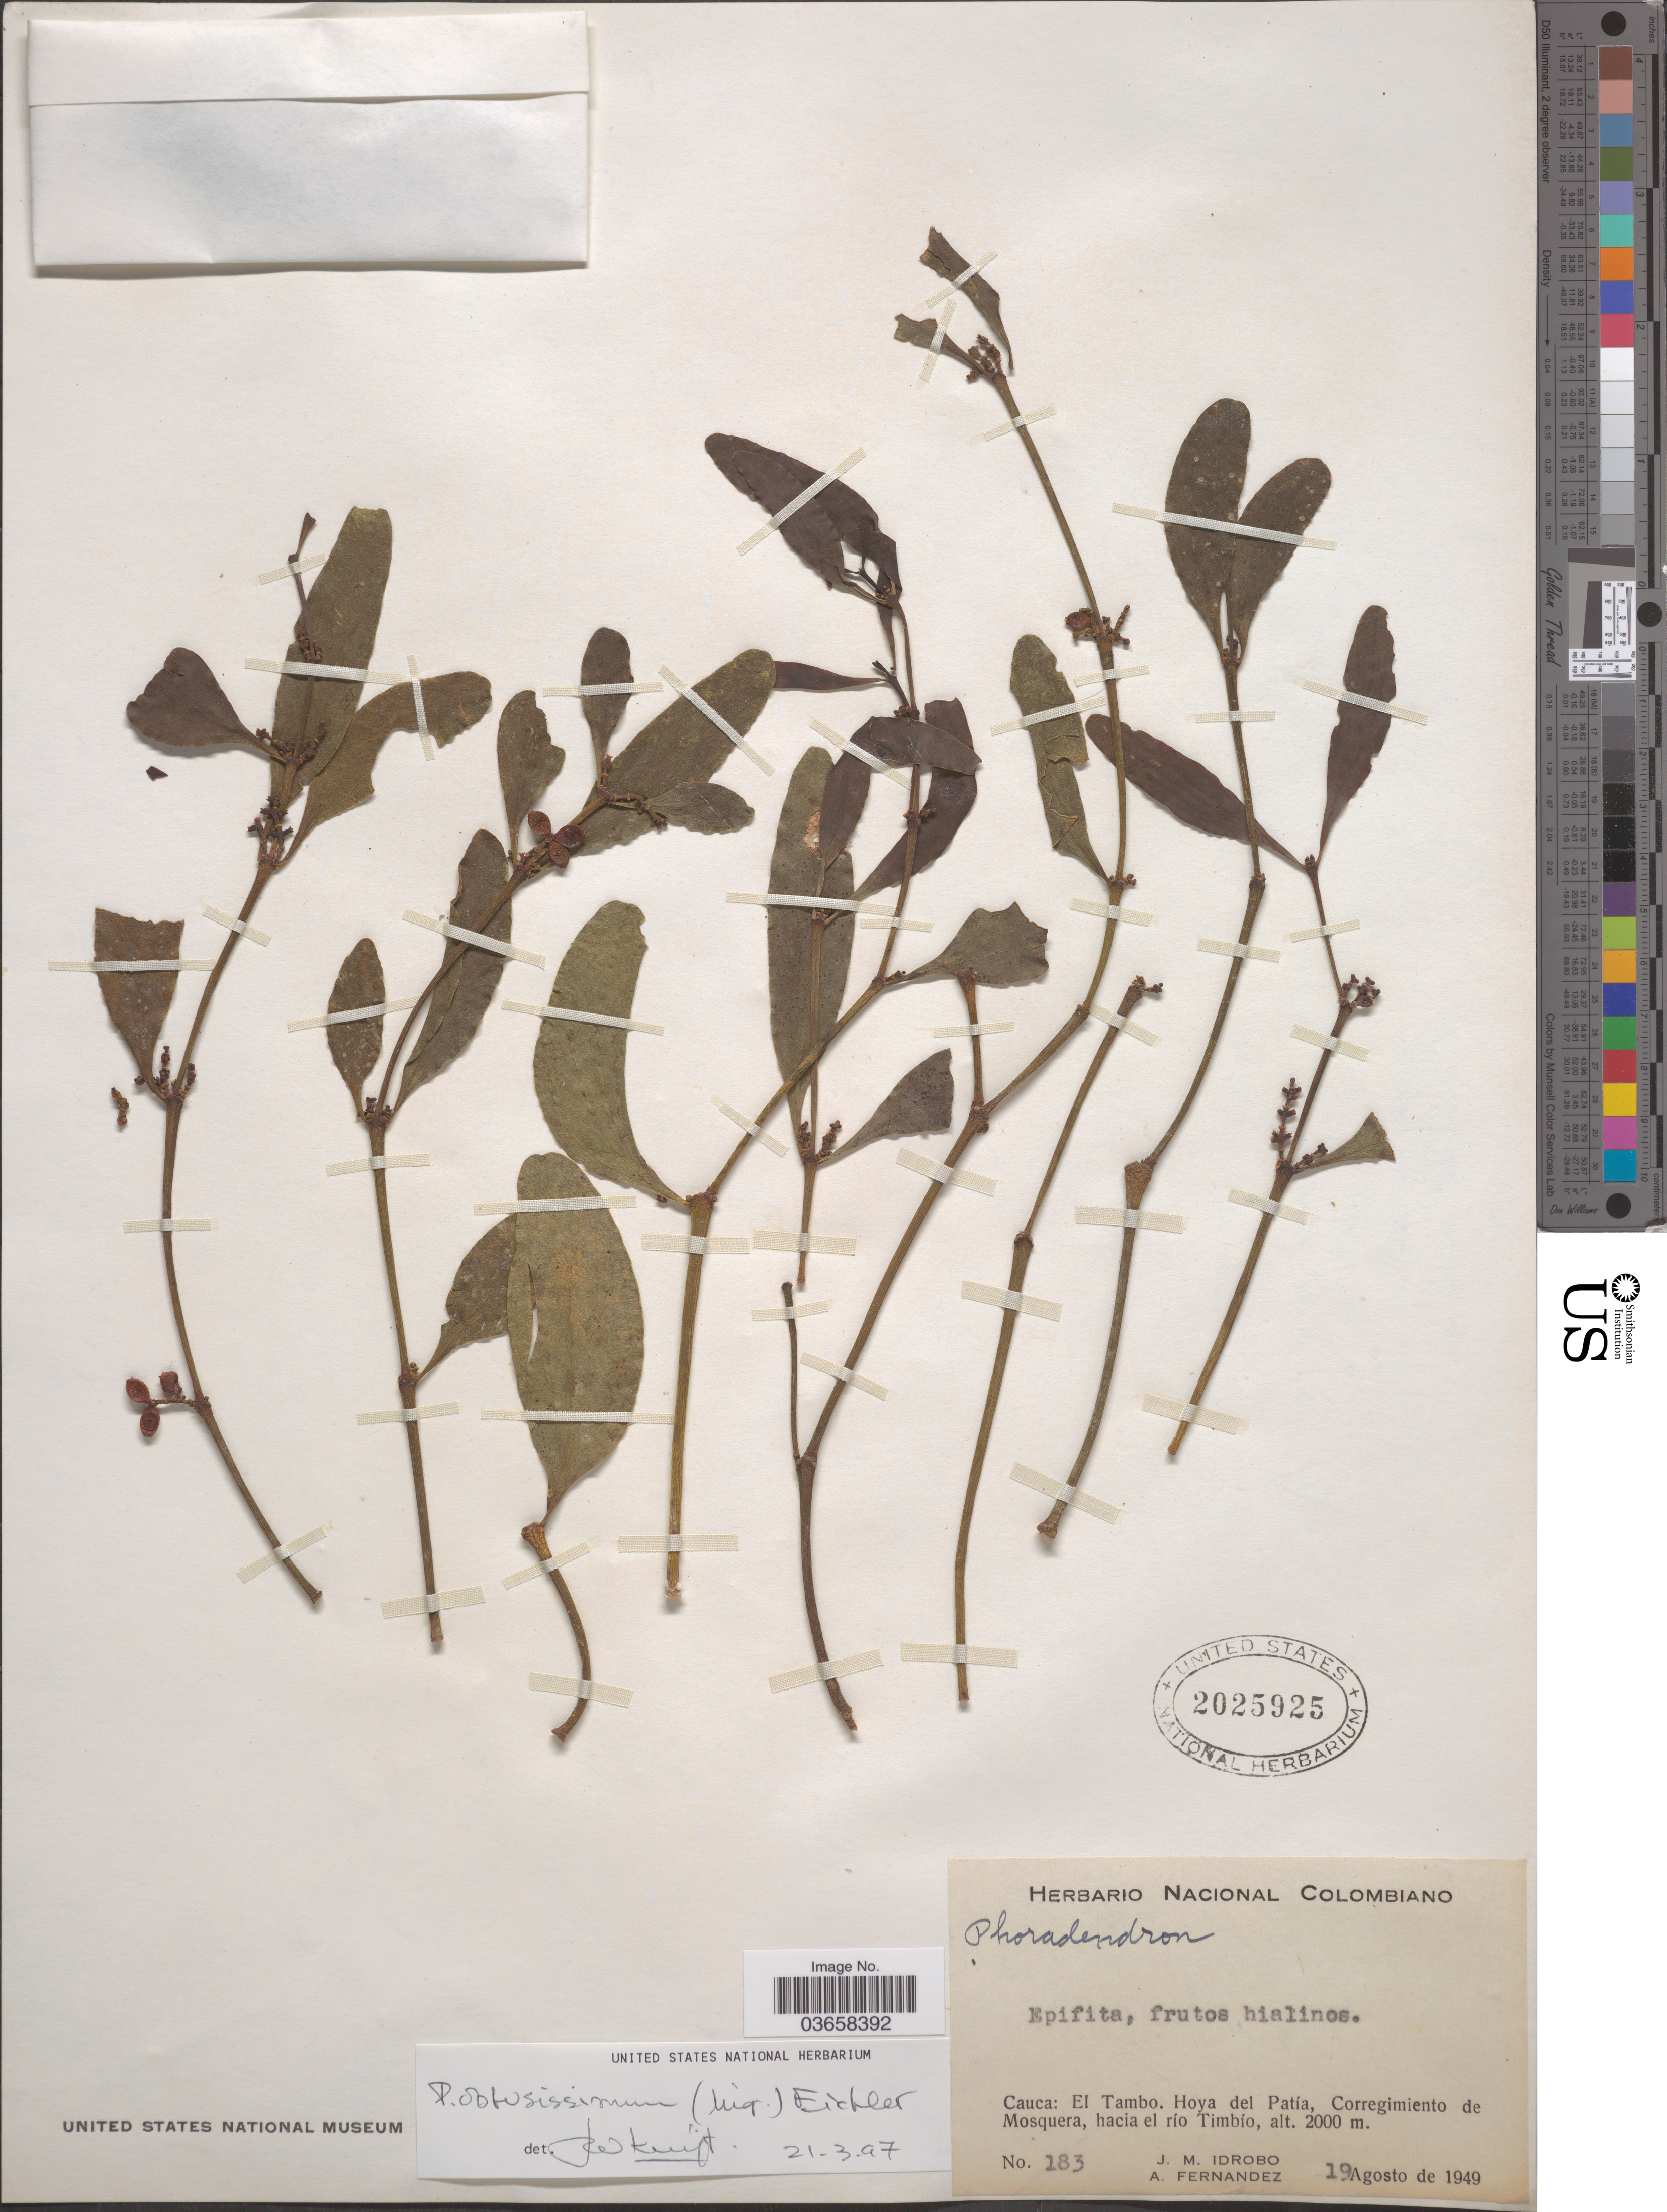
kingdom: Plantae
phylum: Tracheophyta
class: Magnoliopsida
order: Santalales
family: Viscaceae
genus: Phoradendron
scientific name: Phoradendron obtusissimum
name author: (Miq.) Eichler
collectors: J. M. Idrobo & A. Fernandez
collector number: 183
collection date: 1949-08-19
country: Colombia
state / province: Cauca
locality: El Tambo. Hoya del Patía, Corregimiento de Mosquera, hacia el río Timbío.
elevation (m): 2000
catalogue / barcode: US 2025925